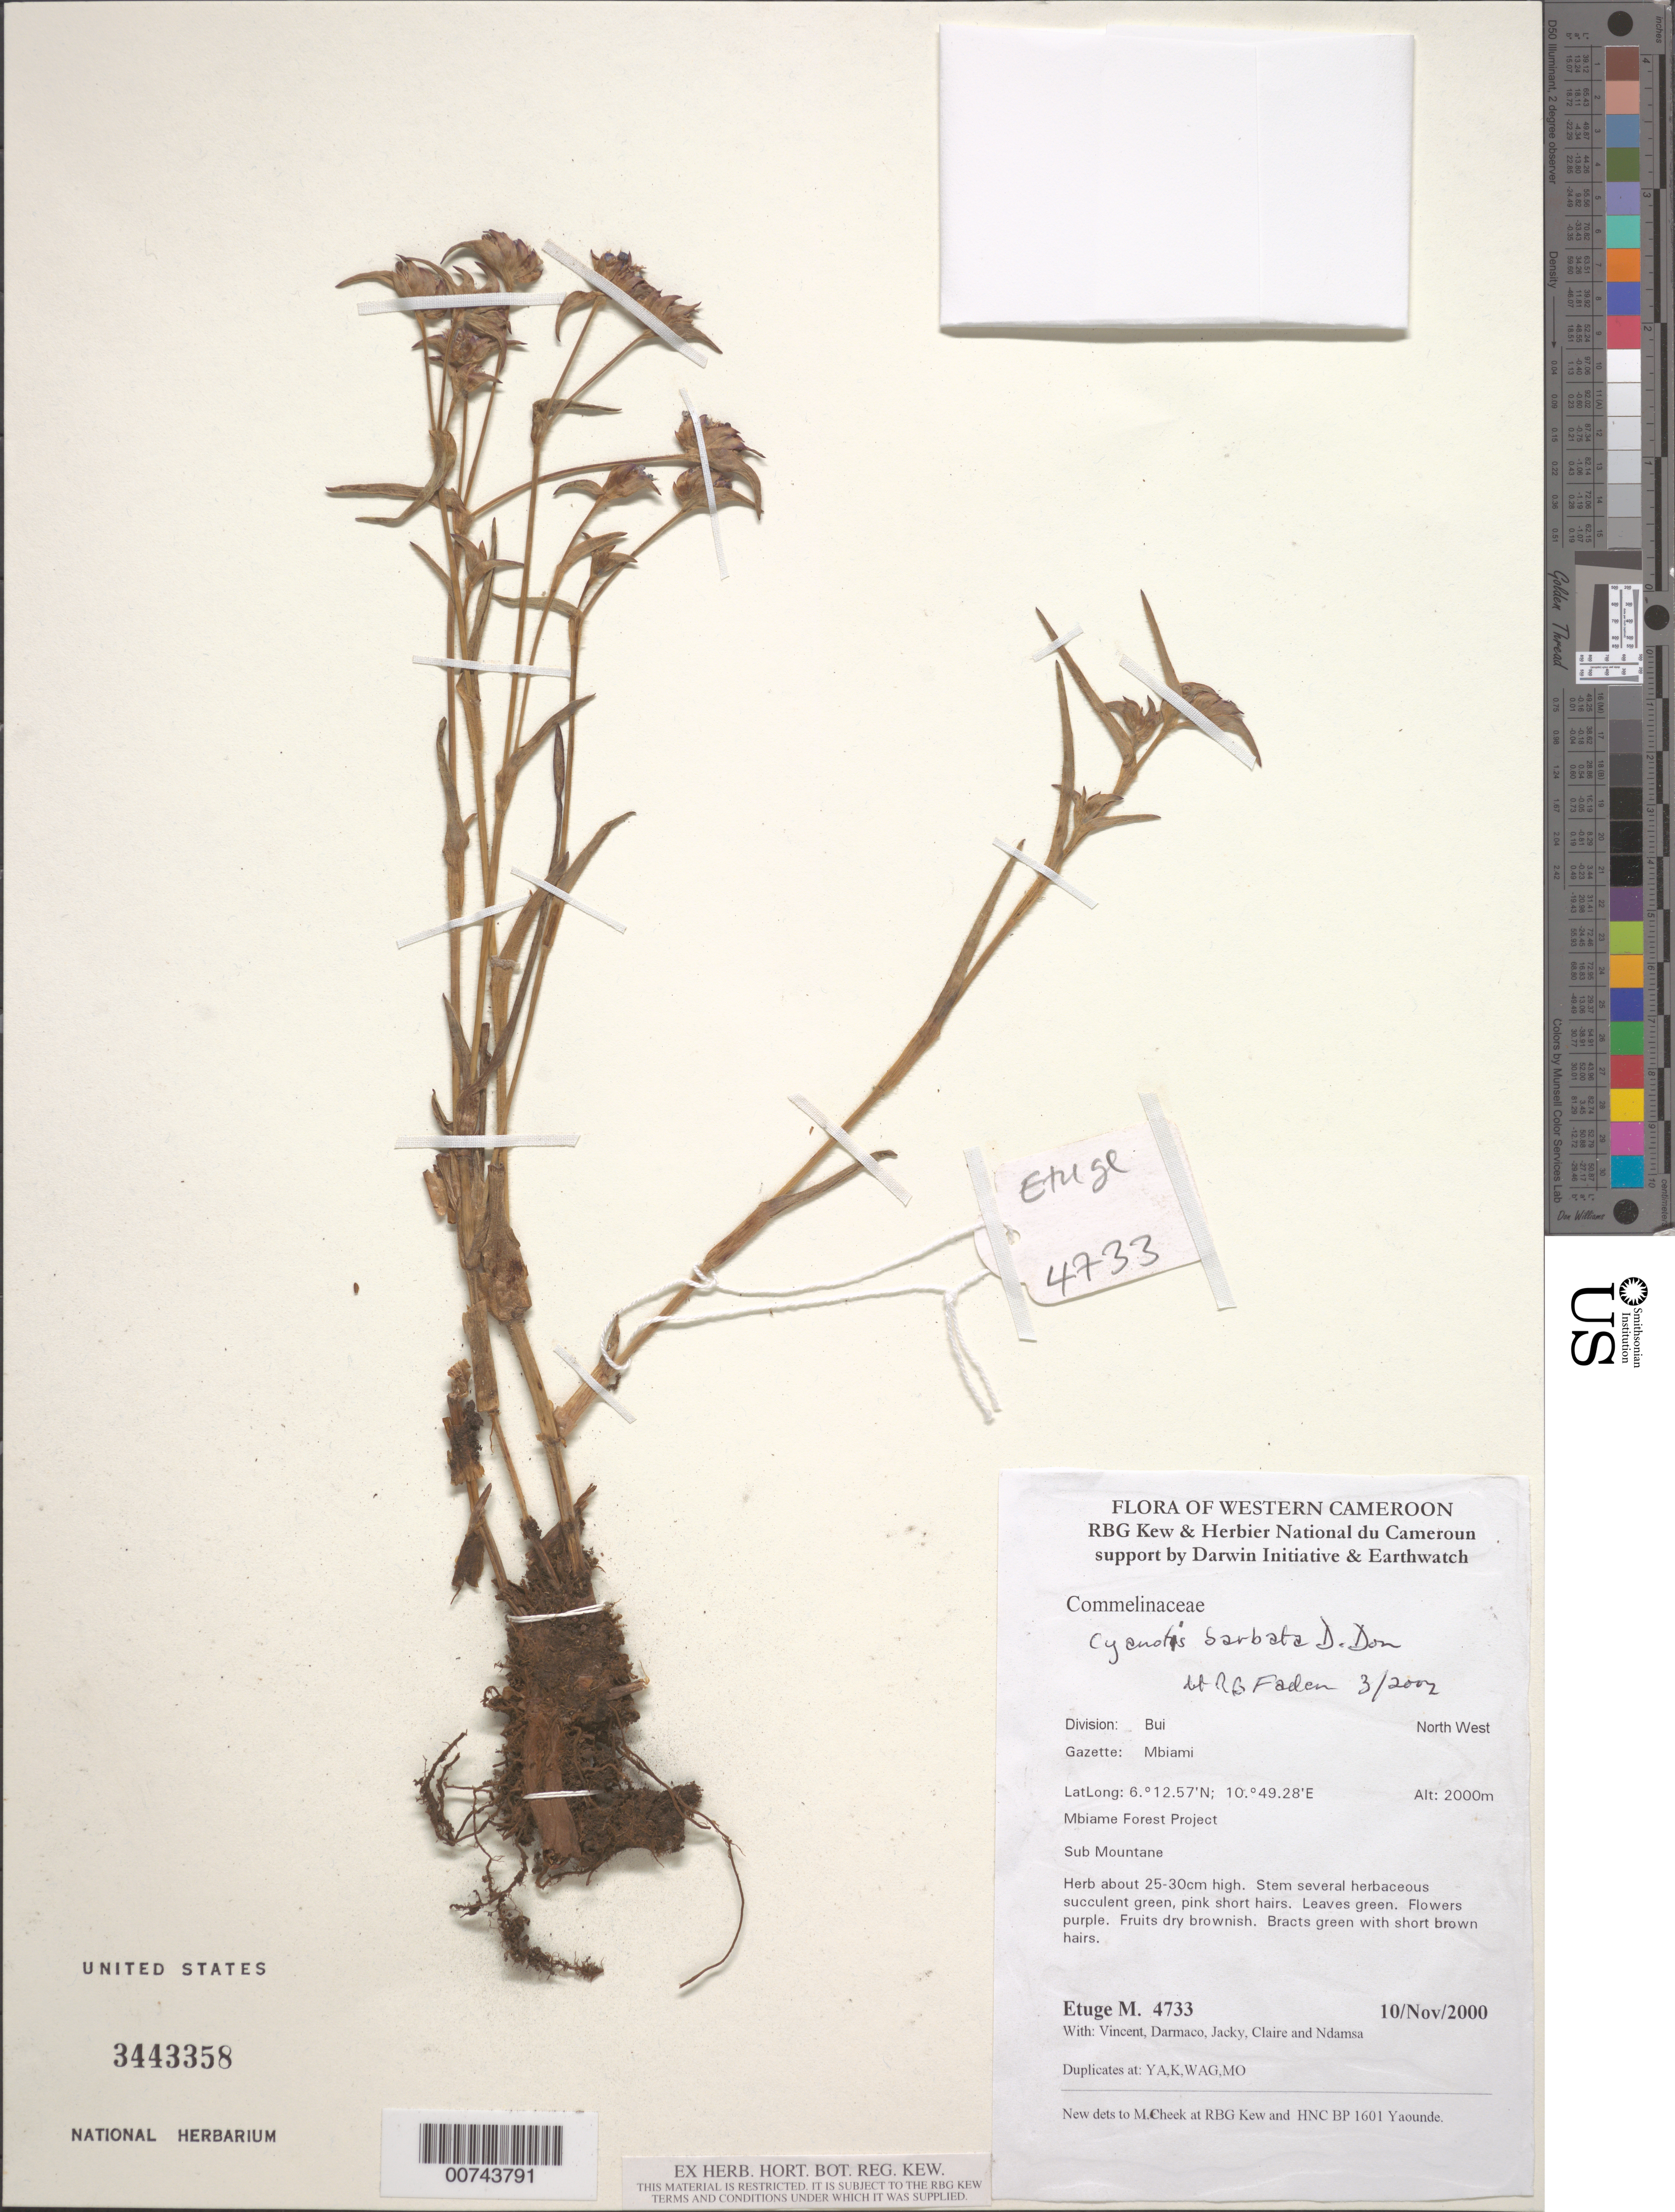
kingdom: Plantae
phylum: Tracheophyta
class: Liliopsida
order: Commelinales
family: Commelinaceae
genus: Cyanotis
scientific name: Cyanotis barbata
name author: D. Don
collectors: M. Etuge, -- Vincent, -- Darmaco, -- Jacky, --. Claire & -- Ndamsa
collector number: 4733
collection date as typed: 10 Nov 2000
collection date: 2000-11-10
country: Cameroon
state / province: Nord-ouest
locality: Mbiami Forest Project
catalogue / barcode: US 3443358